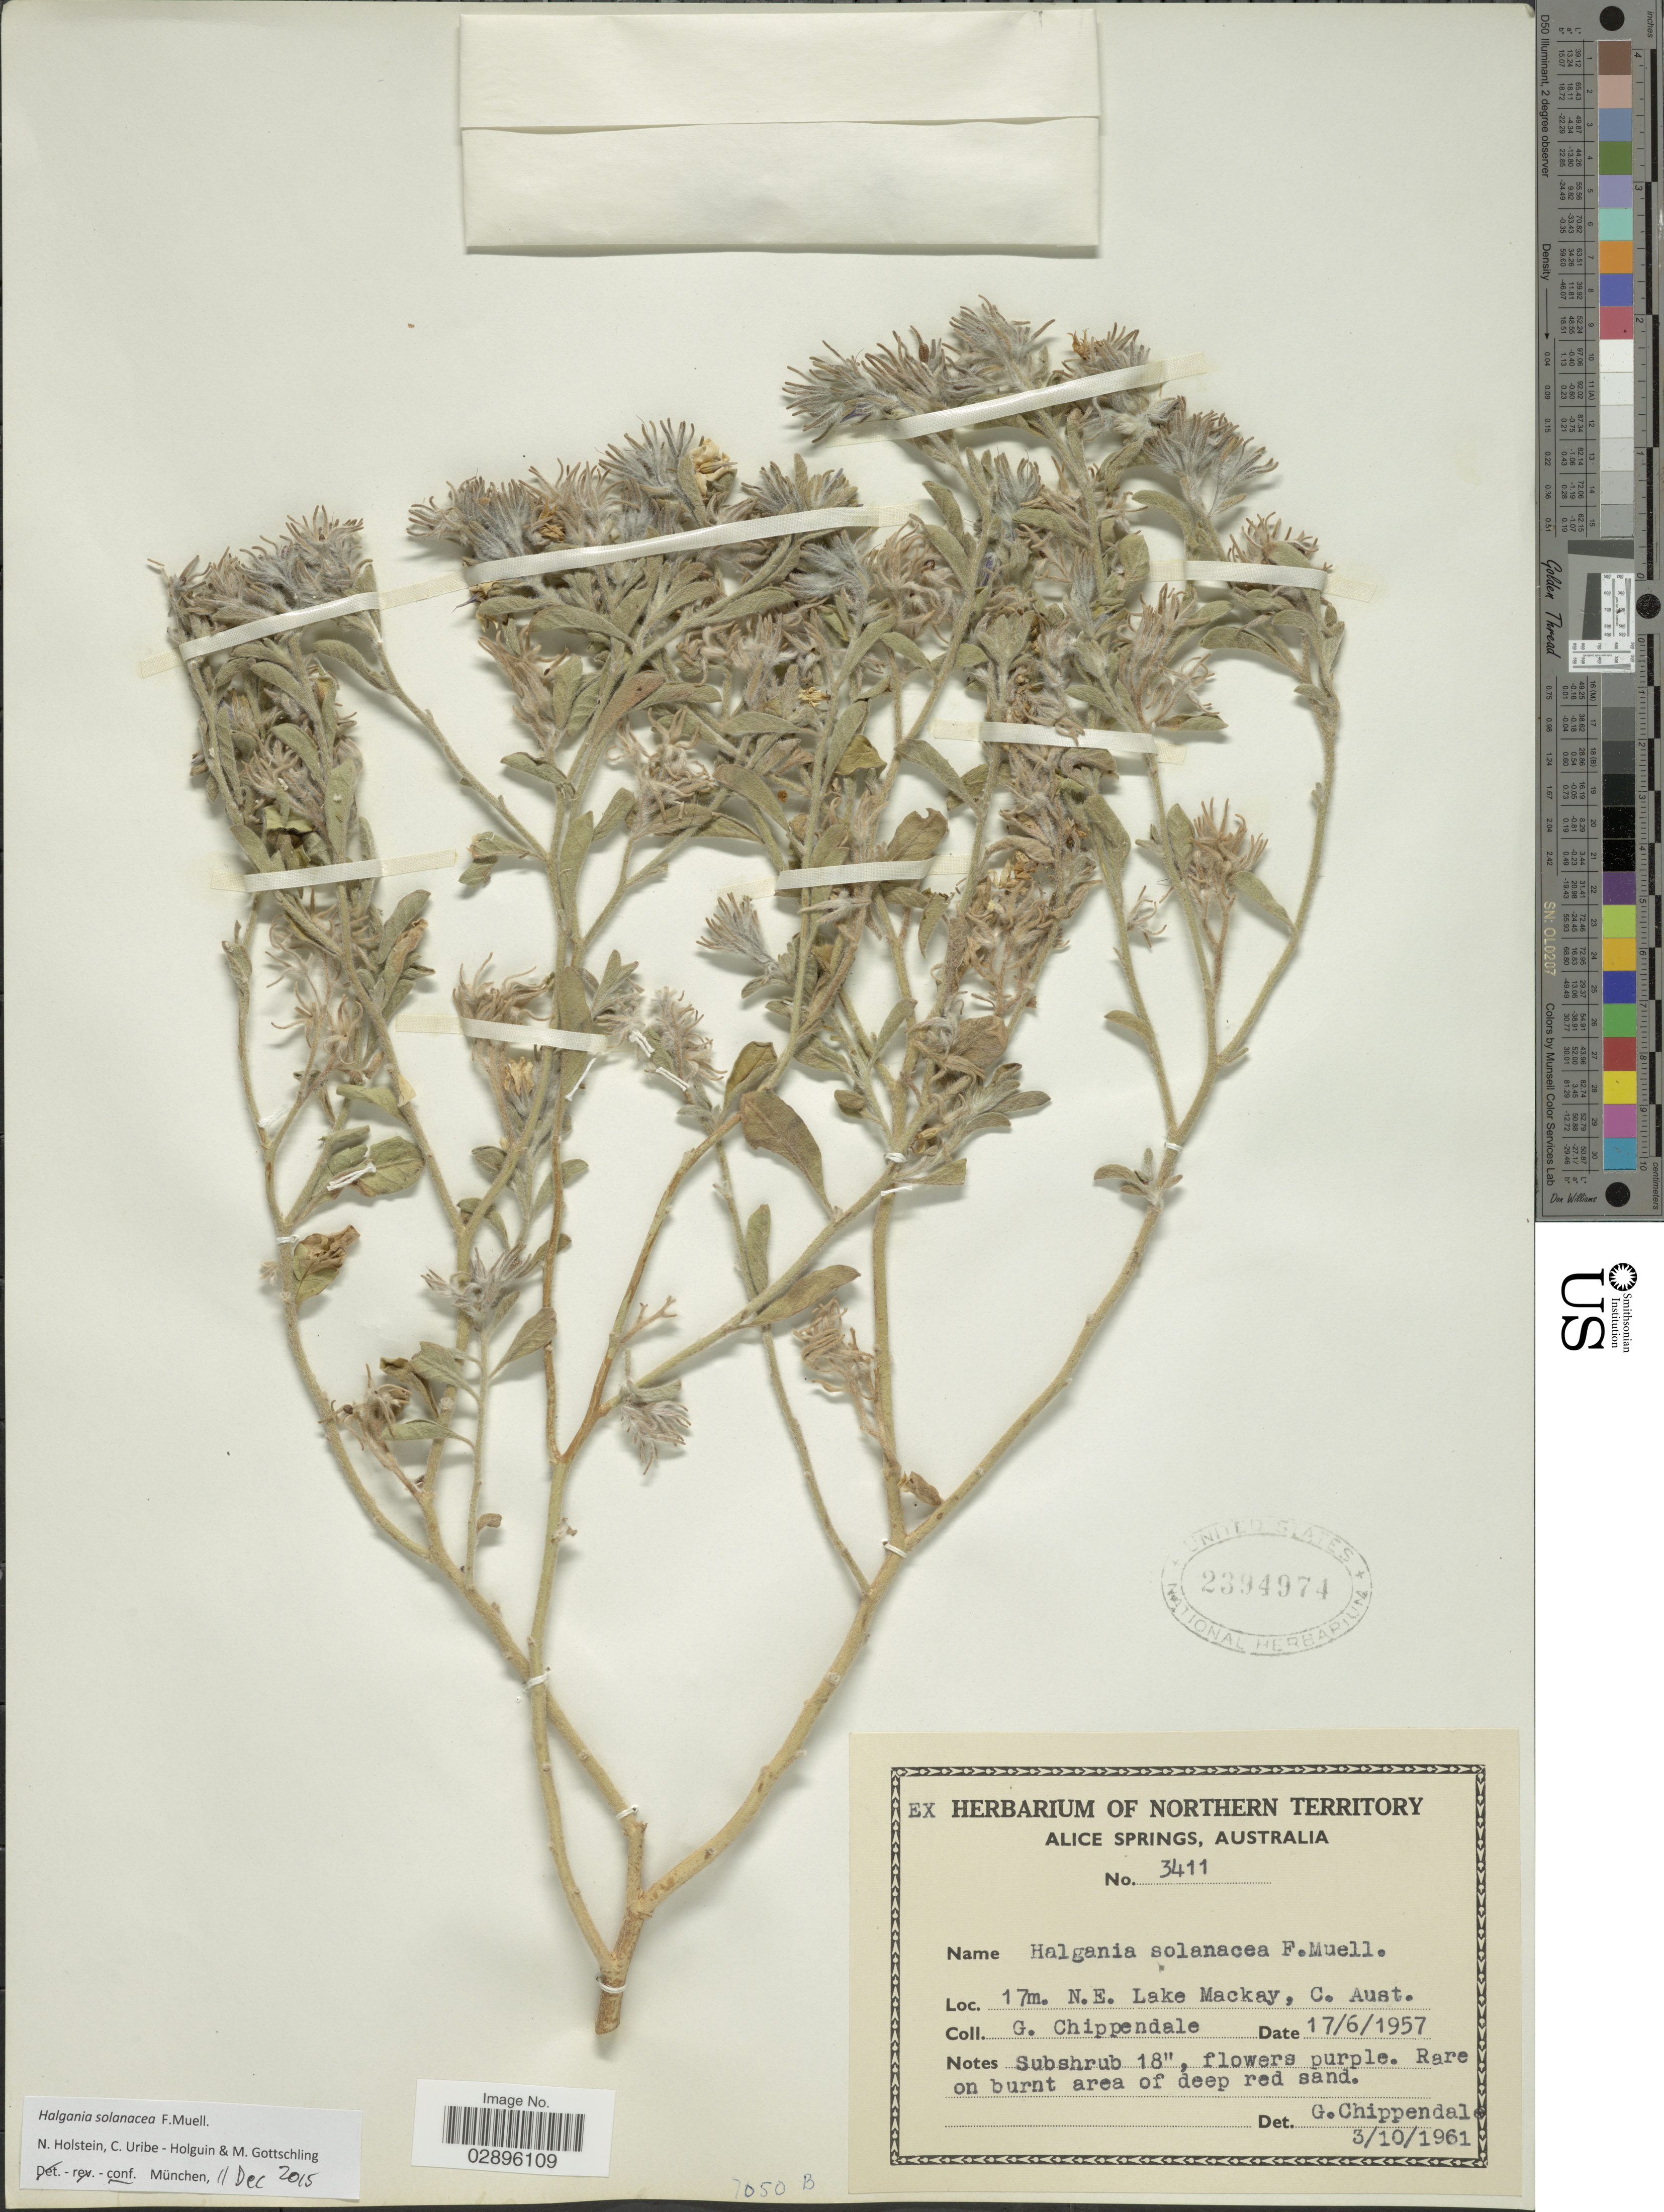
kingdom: Plantae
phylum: Tracheophyta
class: Magnoliopsida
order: Boraginales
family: Ehretiaceae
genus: Halgania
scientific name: Halgania solanacea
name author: F. Muell.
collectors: G. Chippendale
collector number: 3411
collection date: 1957-06-17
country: Australia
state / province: Northern Territory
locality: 17m. N.E. Lake Mackay, C. Aust.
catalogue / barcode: US 2394974